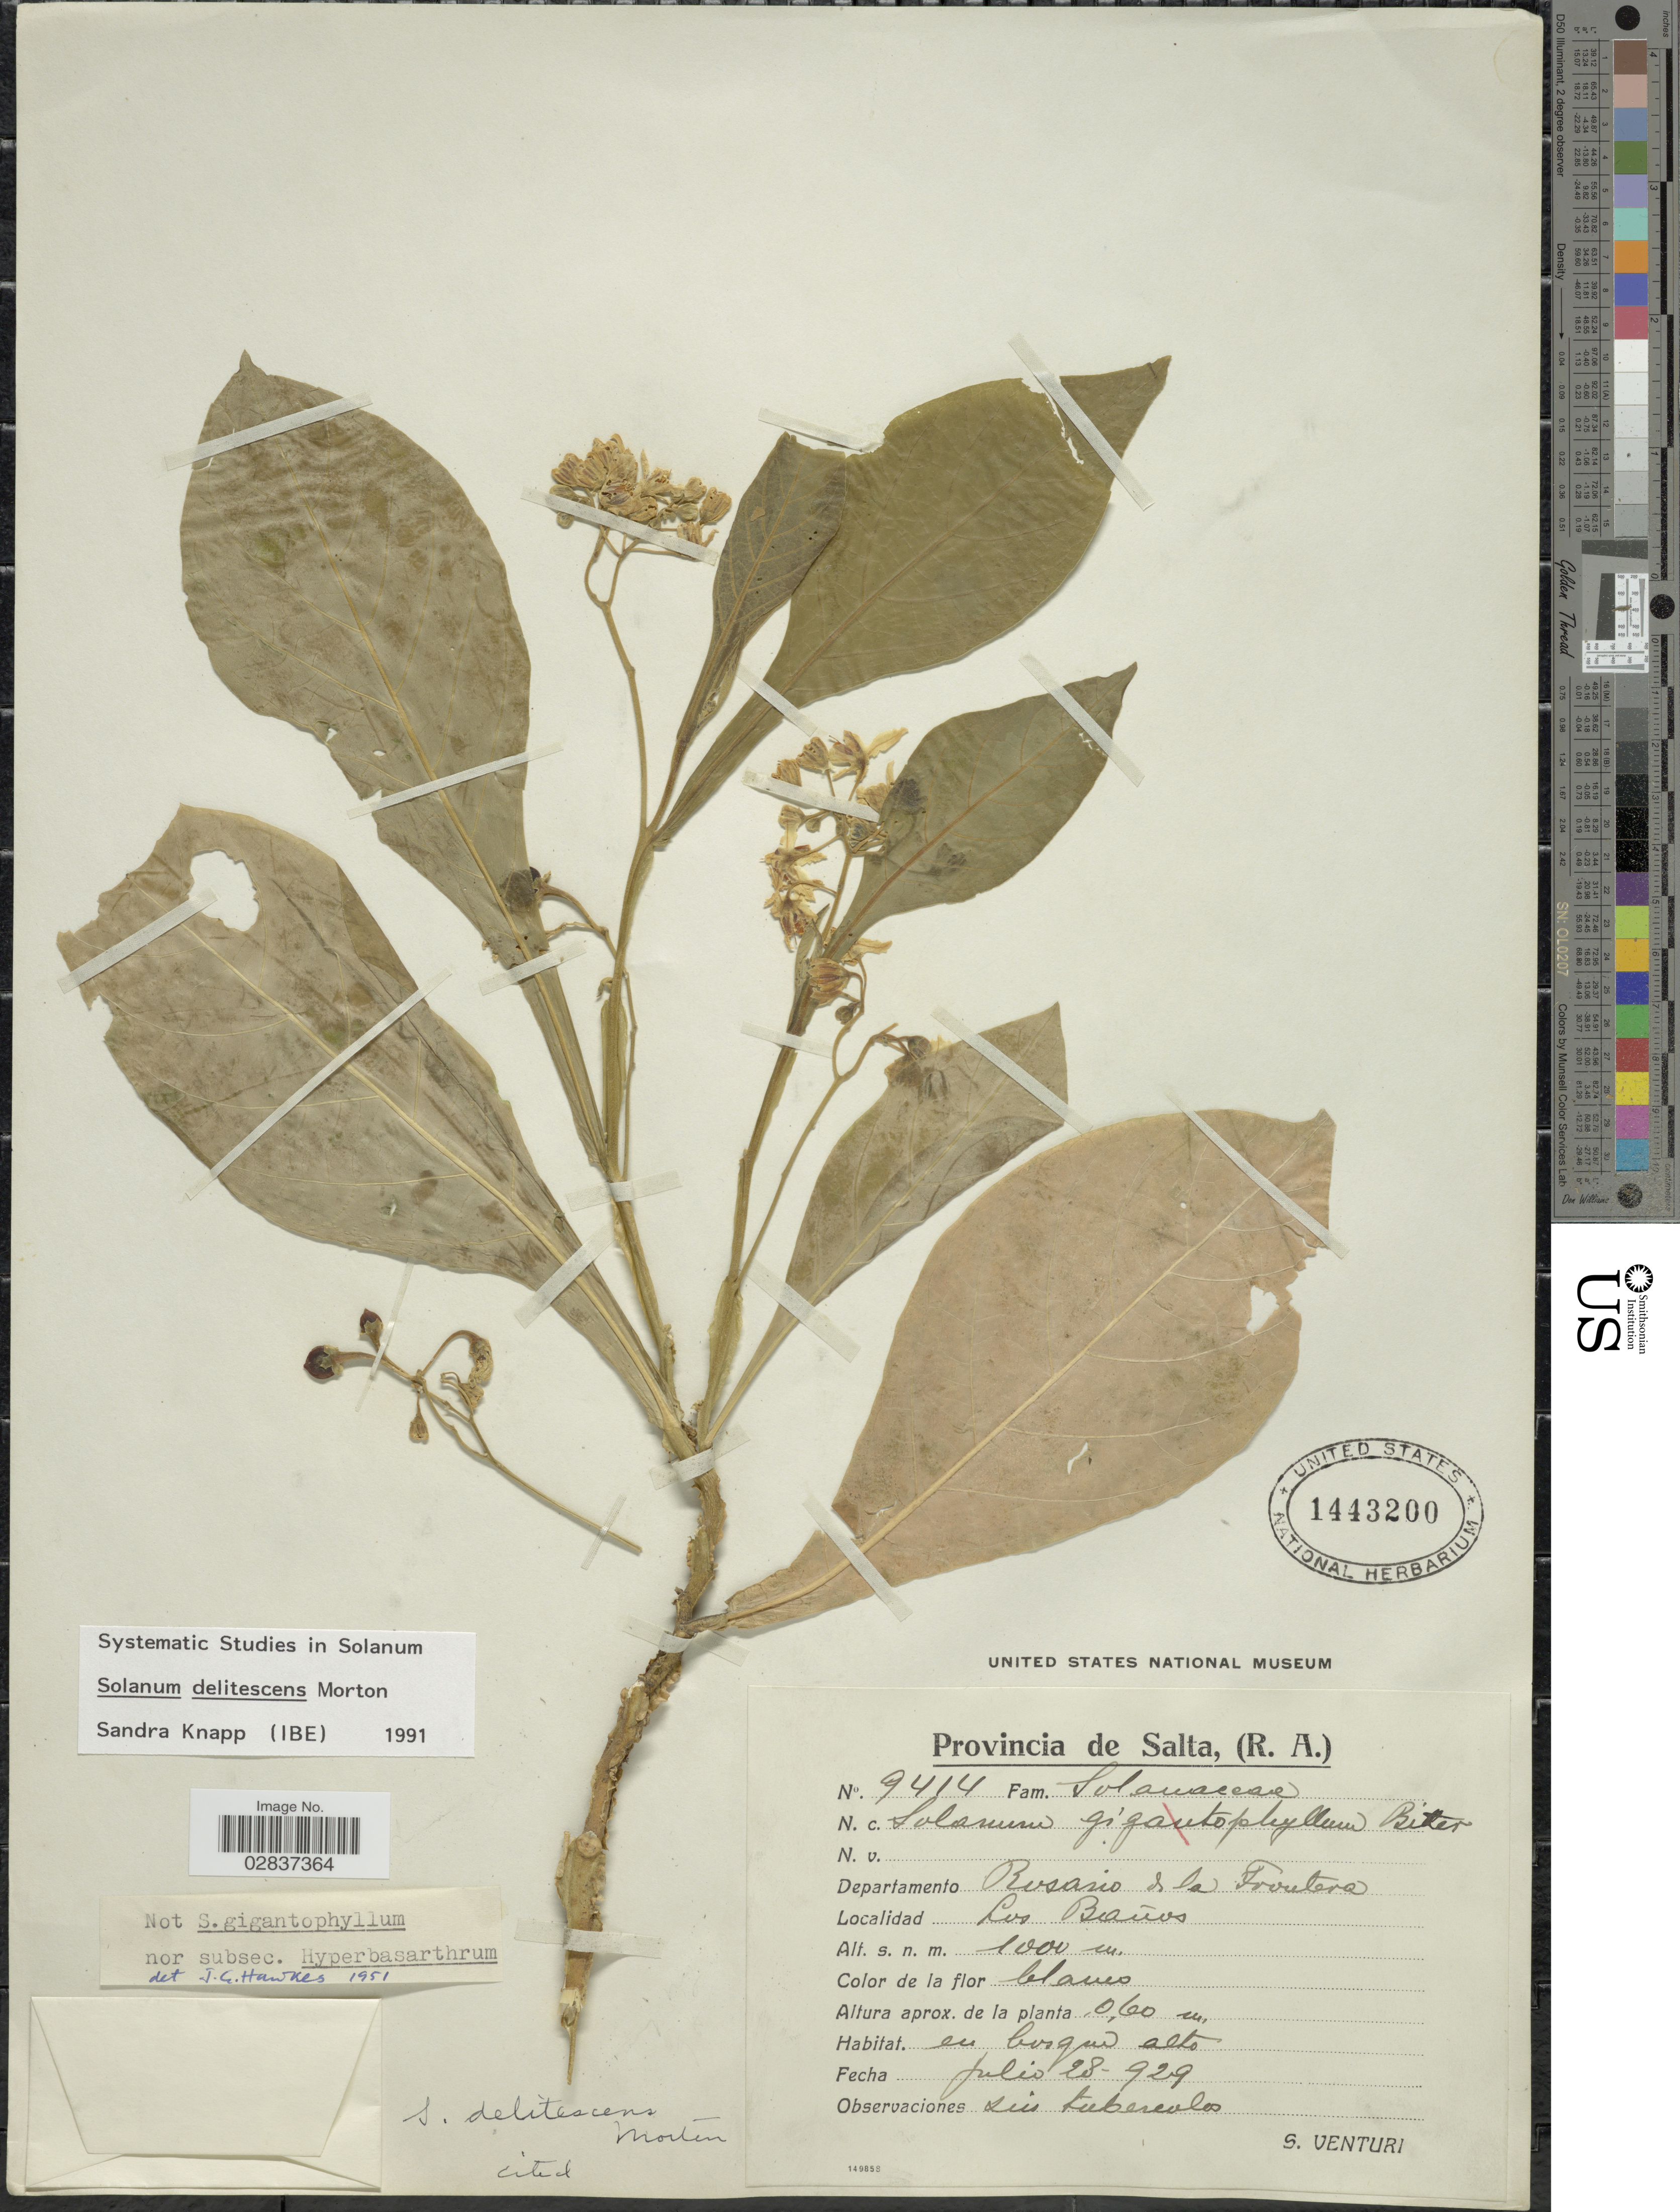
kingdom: Plantae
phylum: Tracheophyta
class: Magnoliopsida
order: Solanales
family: Solanaceae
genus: Solanum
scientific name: Solanum delitescens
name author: C.V. Morton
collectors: S. Venturi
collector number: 9414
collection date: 1929-07-28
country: Argentina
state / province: Salta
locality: Departamento Rosario de la Frontera, Los Baños.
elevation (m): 1000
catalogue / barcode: US 1443200